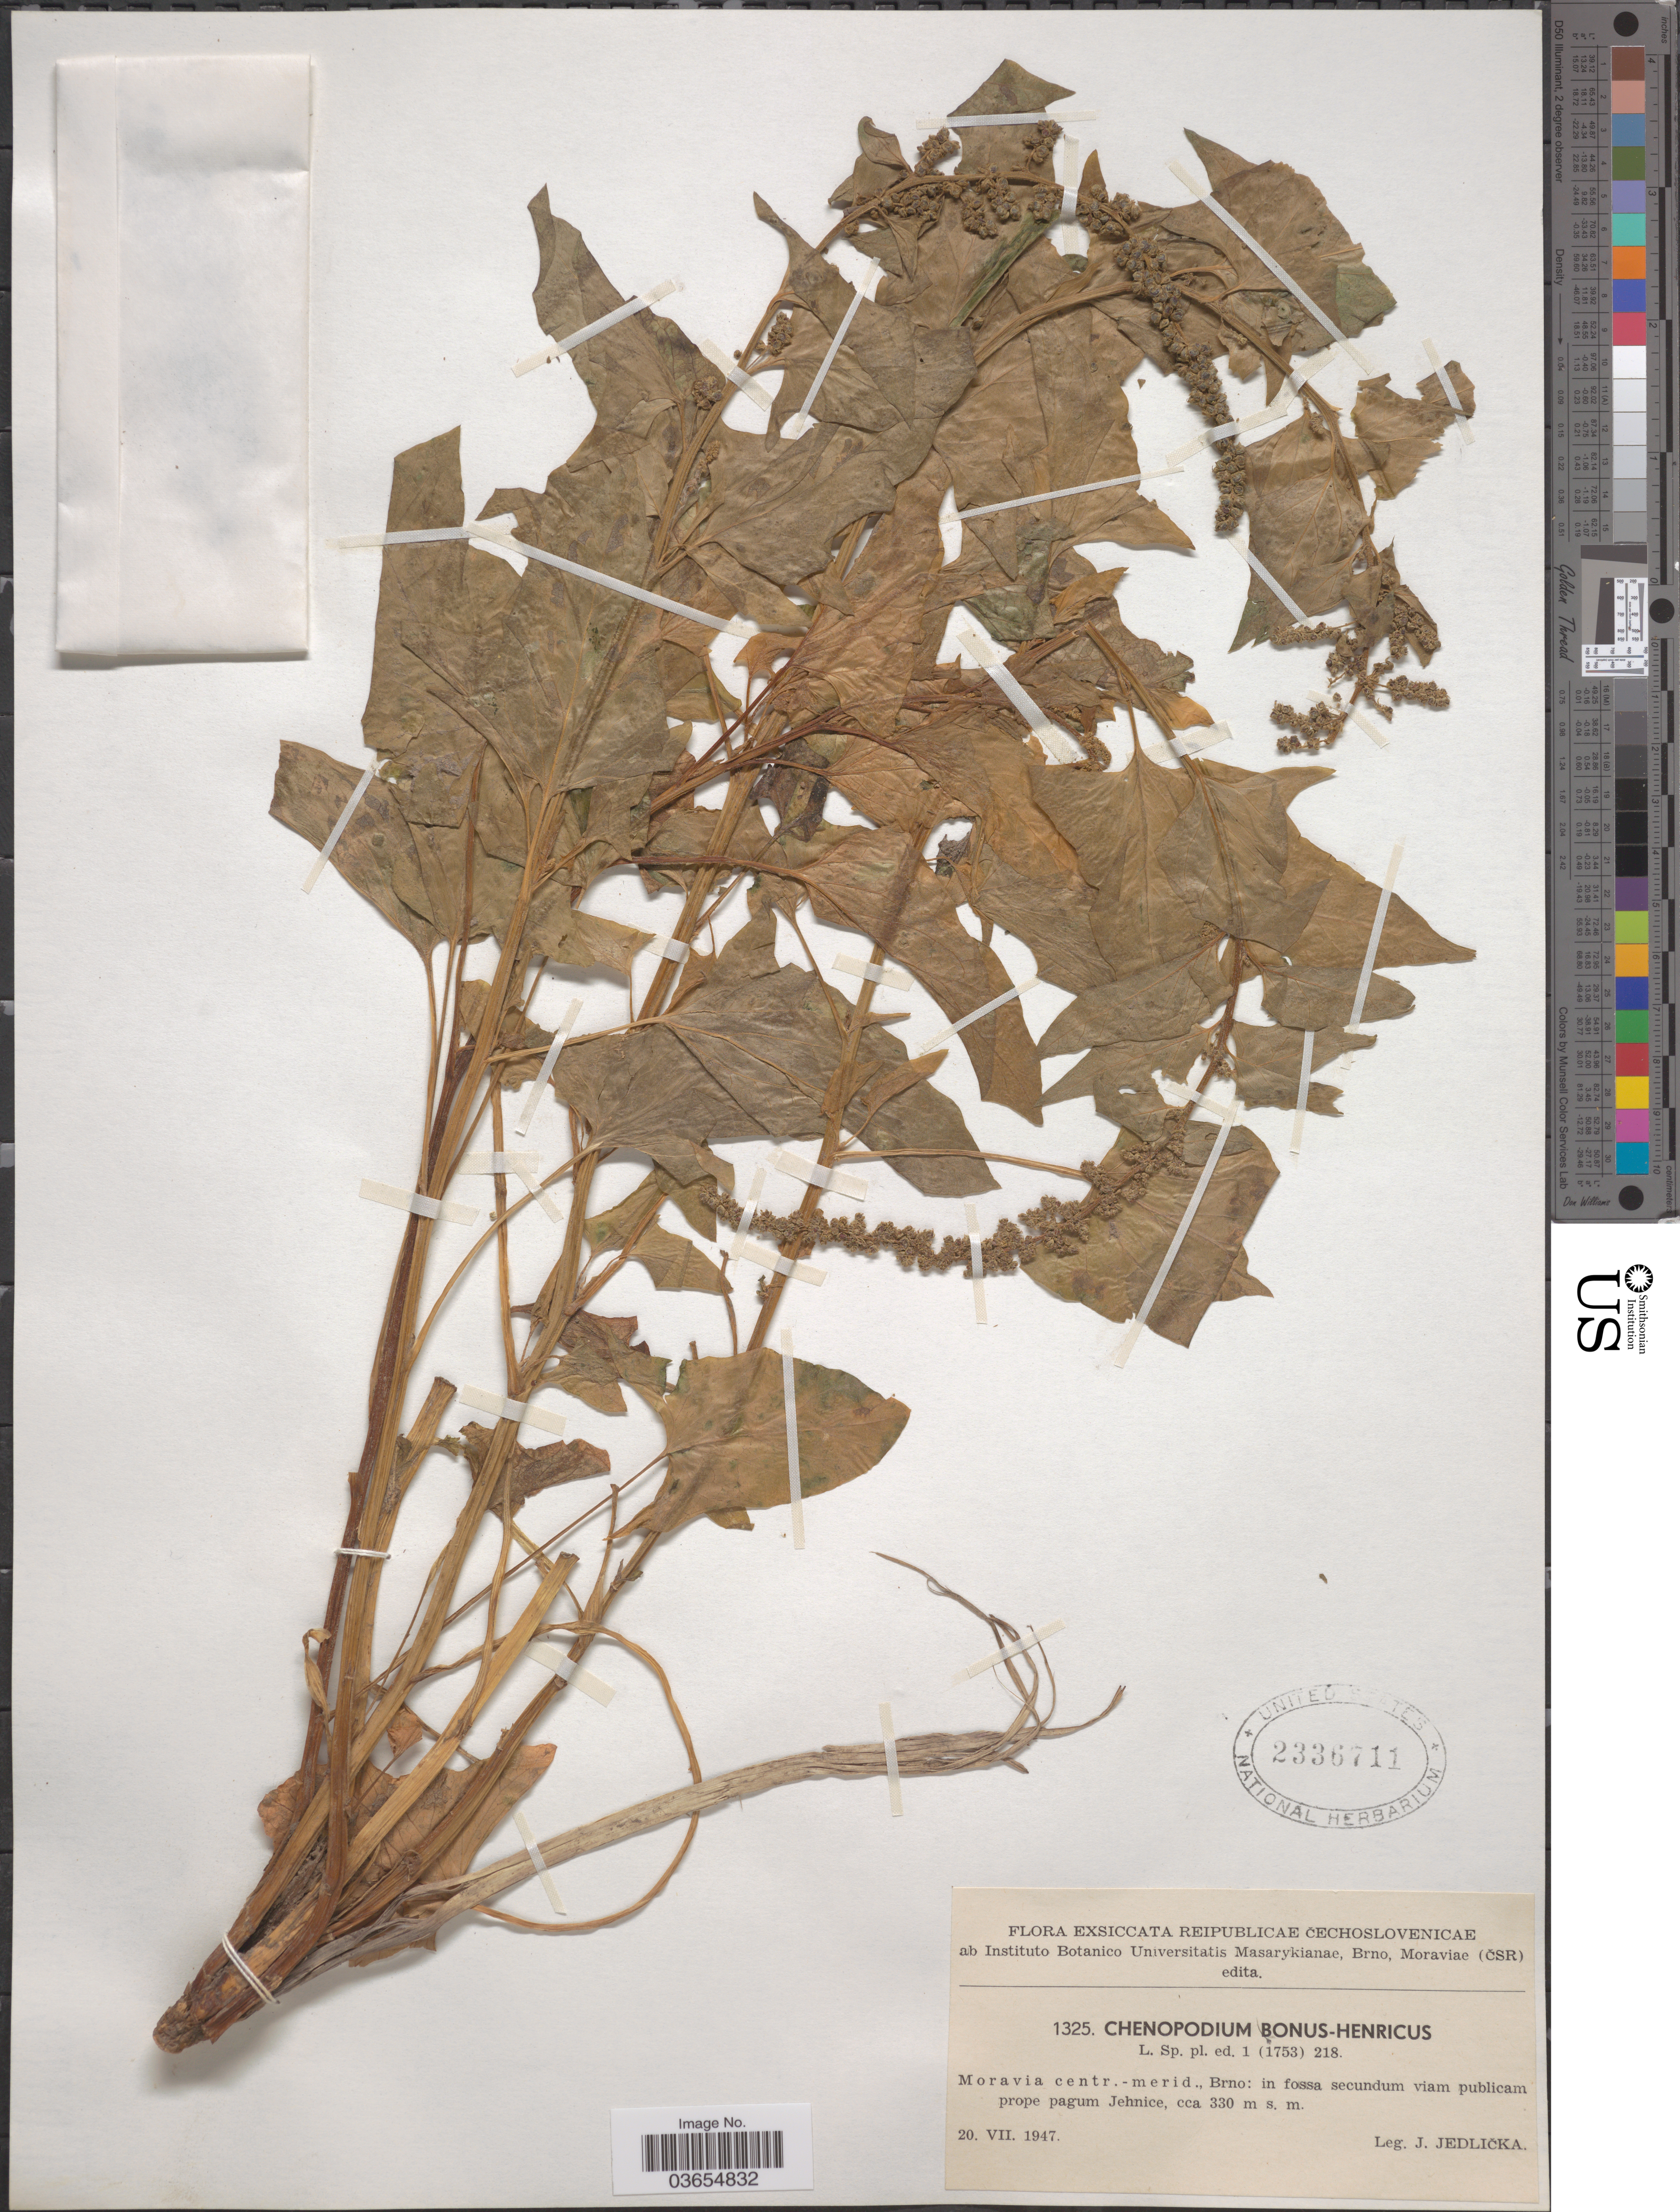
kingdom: Plantae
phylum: Tracheophyta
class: Magnoliopsida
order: Caryophyllales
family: Amaranthaceae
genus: Chenopodium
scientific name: Chenopodium bonus-henricus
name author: L.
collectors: J. Jedlicka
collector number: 1325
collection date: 1947-07-20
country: Czechia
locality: Moravia centr.-merid., Brno: in fossa secundum viam publicam prope pagum Jehnice.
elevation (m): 330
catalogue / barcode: US 2336711